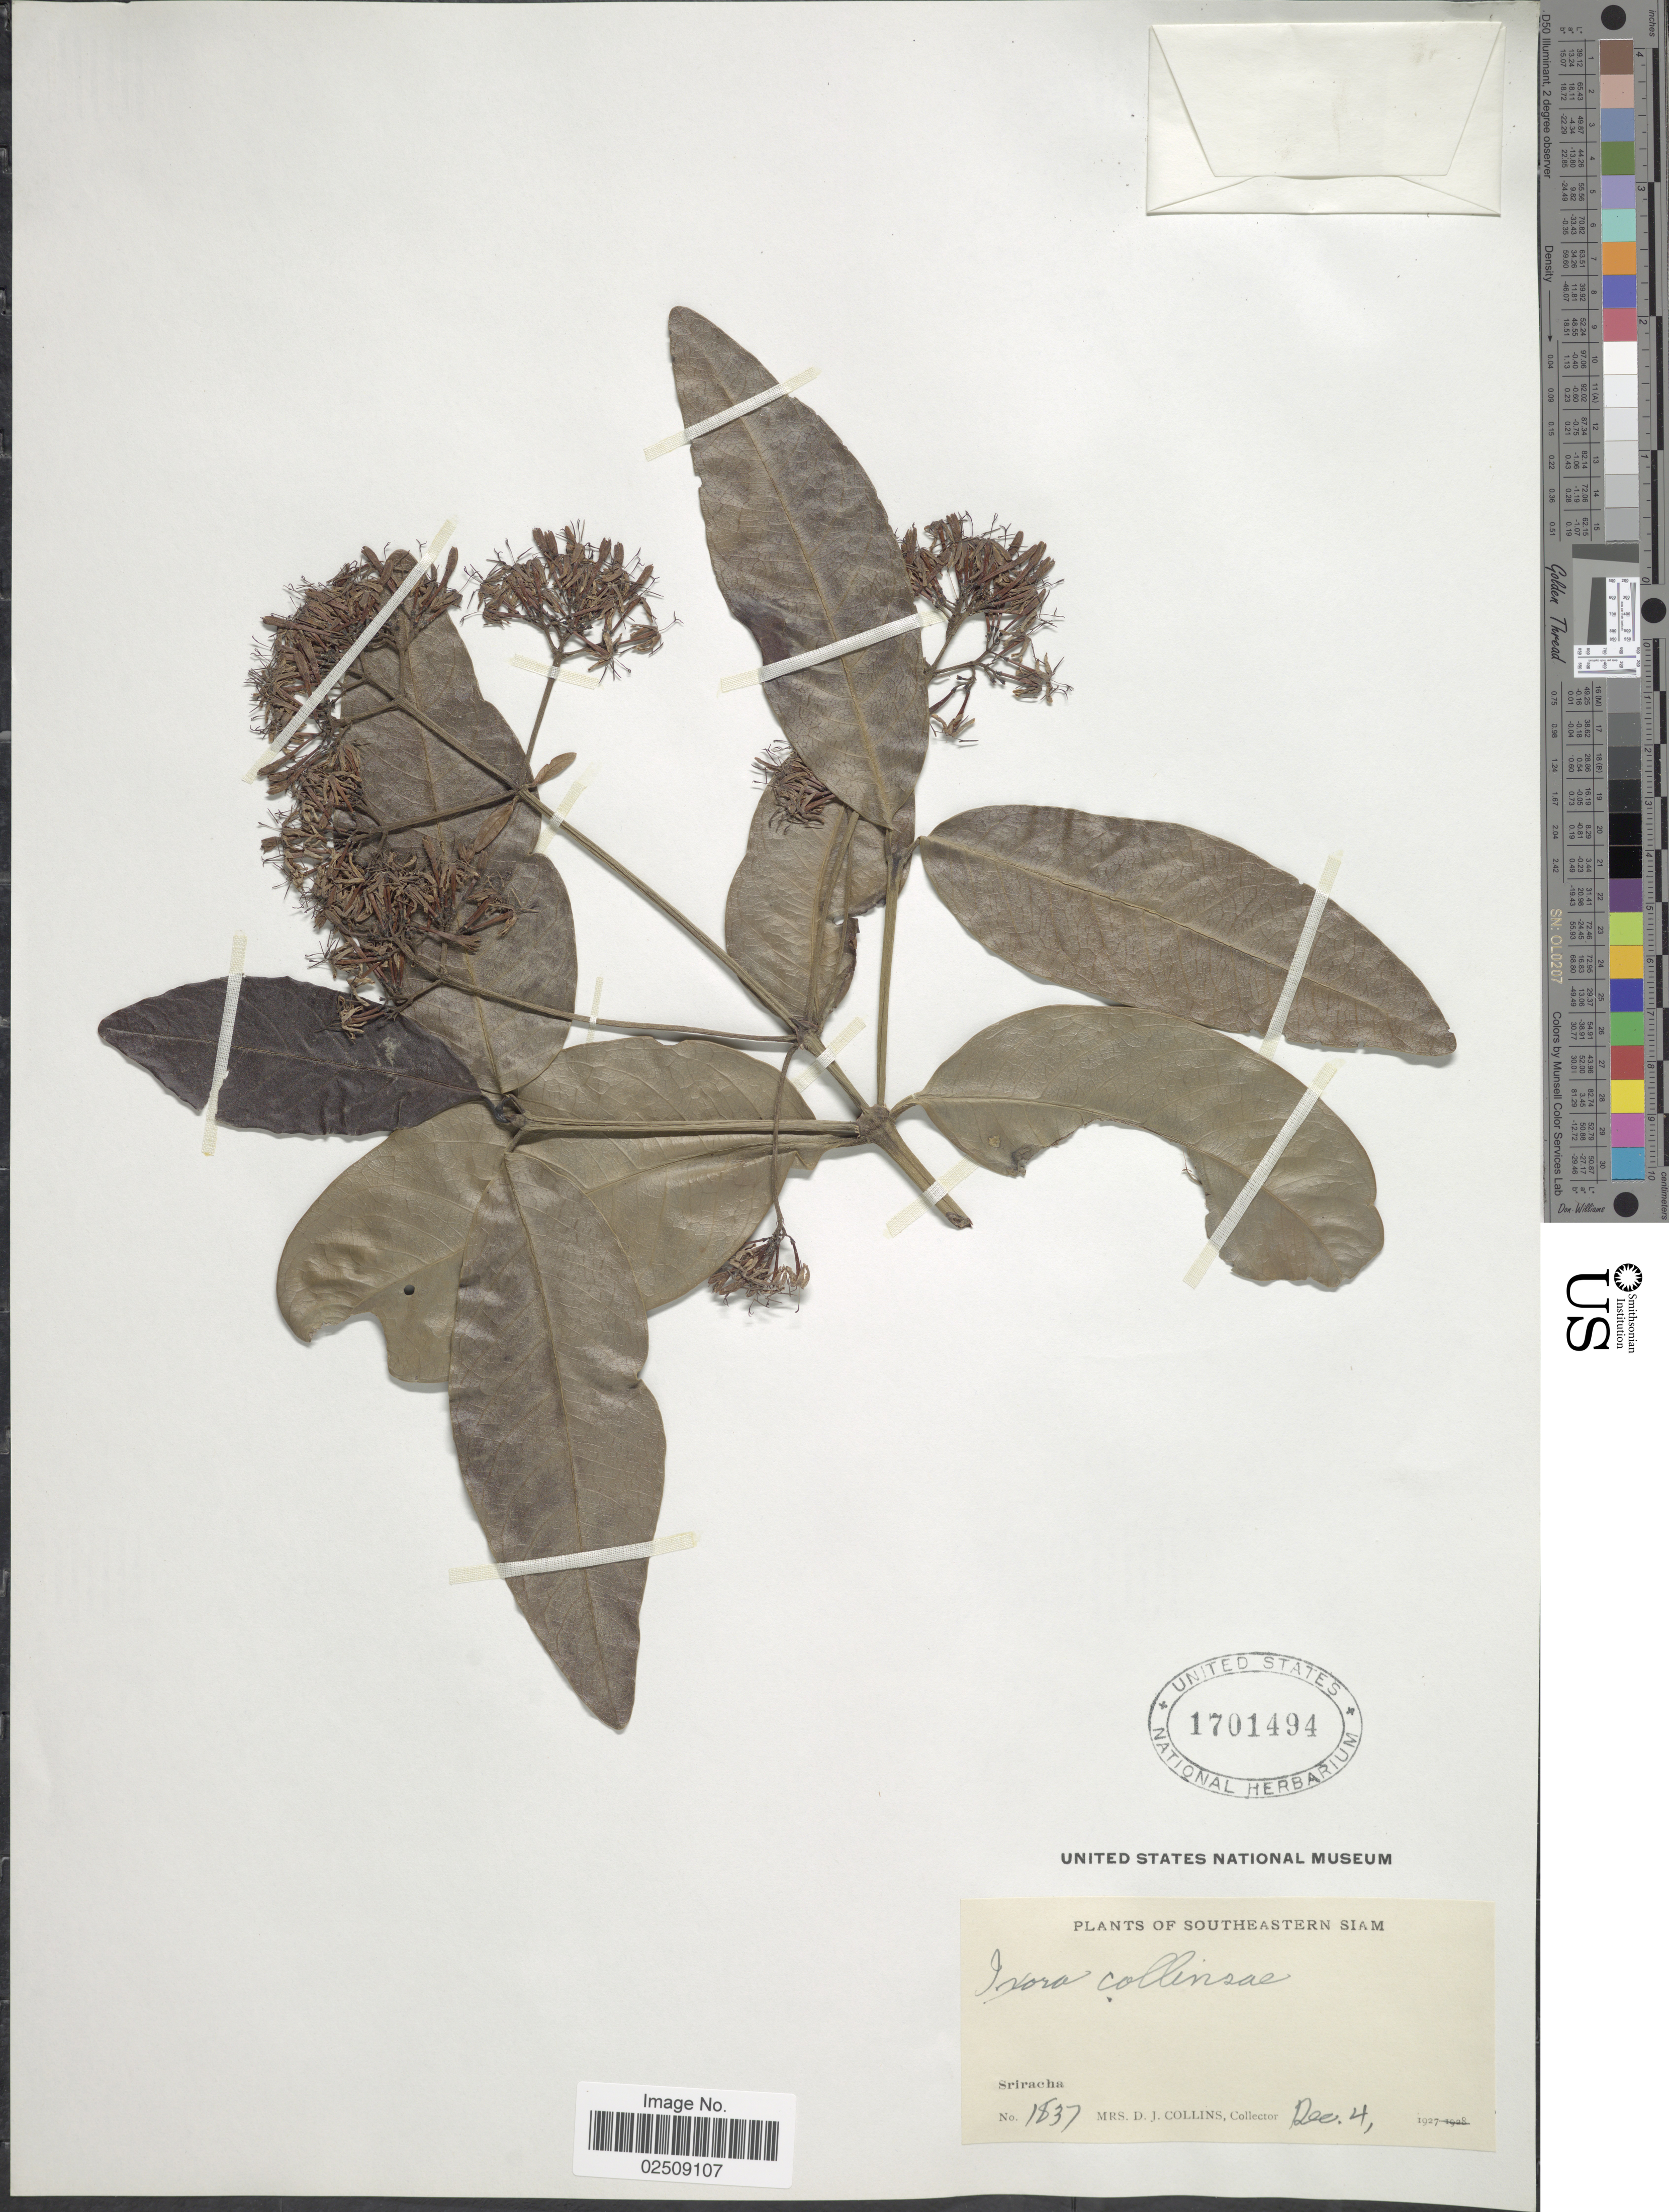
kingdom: Plantae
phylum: Tracheophyta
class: Magnoliopsida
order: Gentianales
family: Rubiaceae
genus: Ixora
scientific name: Ixora collinsiae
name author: Craib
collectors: Mrs. D. J. Collins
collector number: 1837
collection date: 1927-12-04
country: Thailand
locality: Southeastern Siam, Sriracha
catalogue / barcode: US 1701494